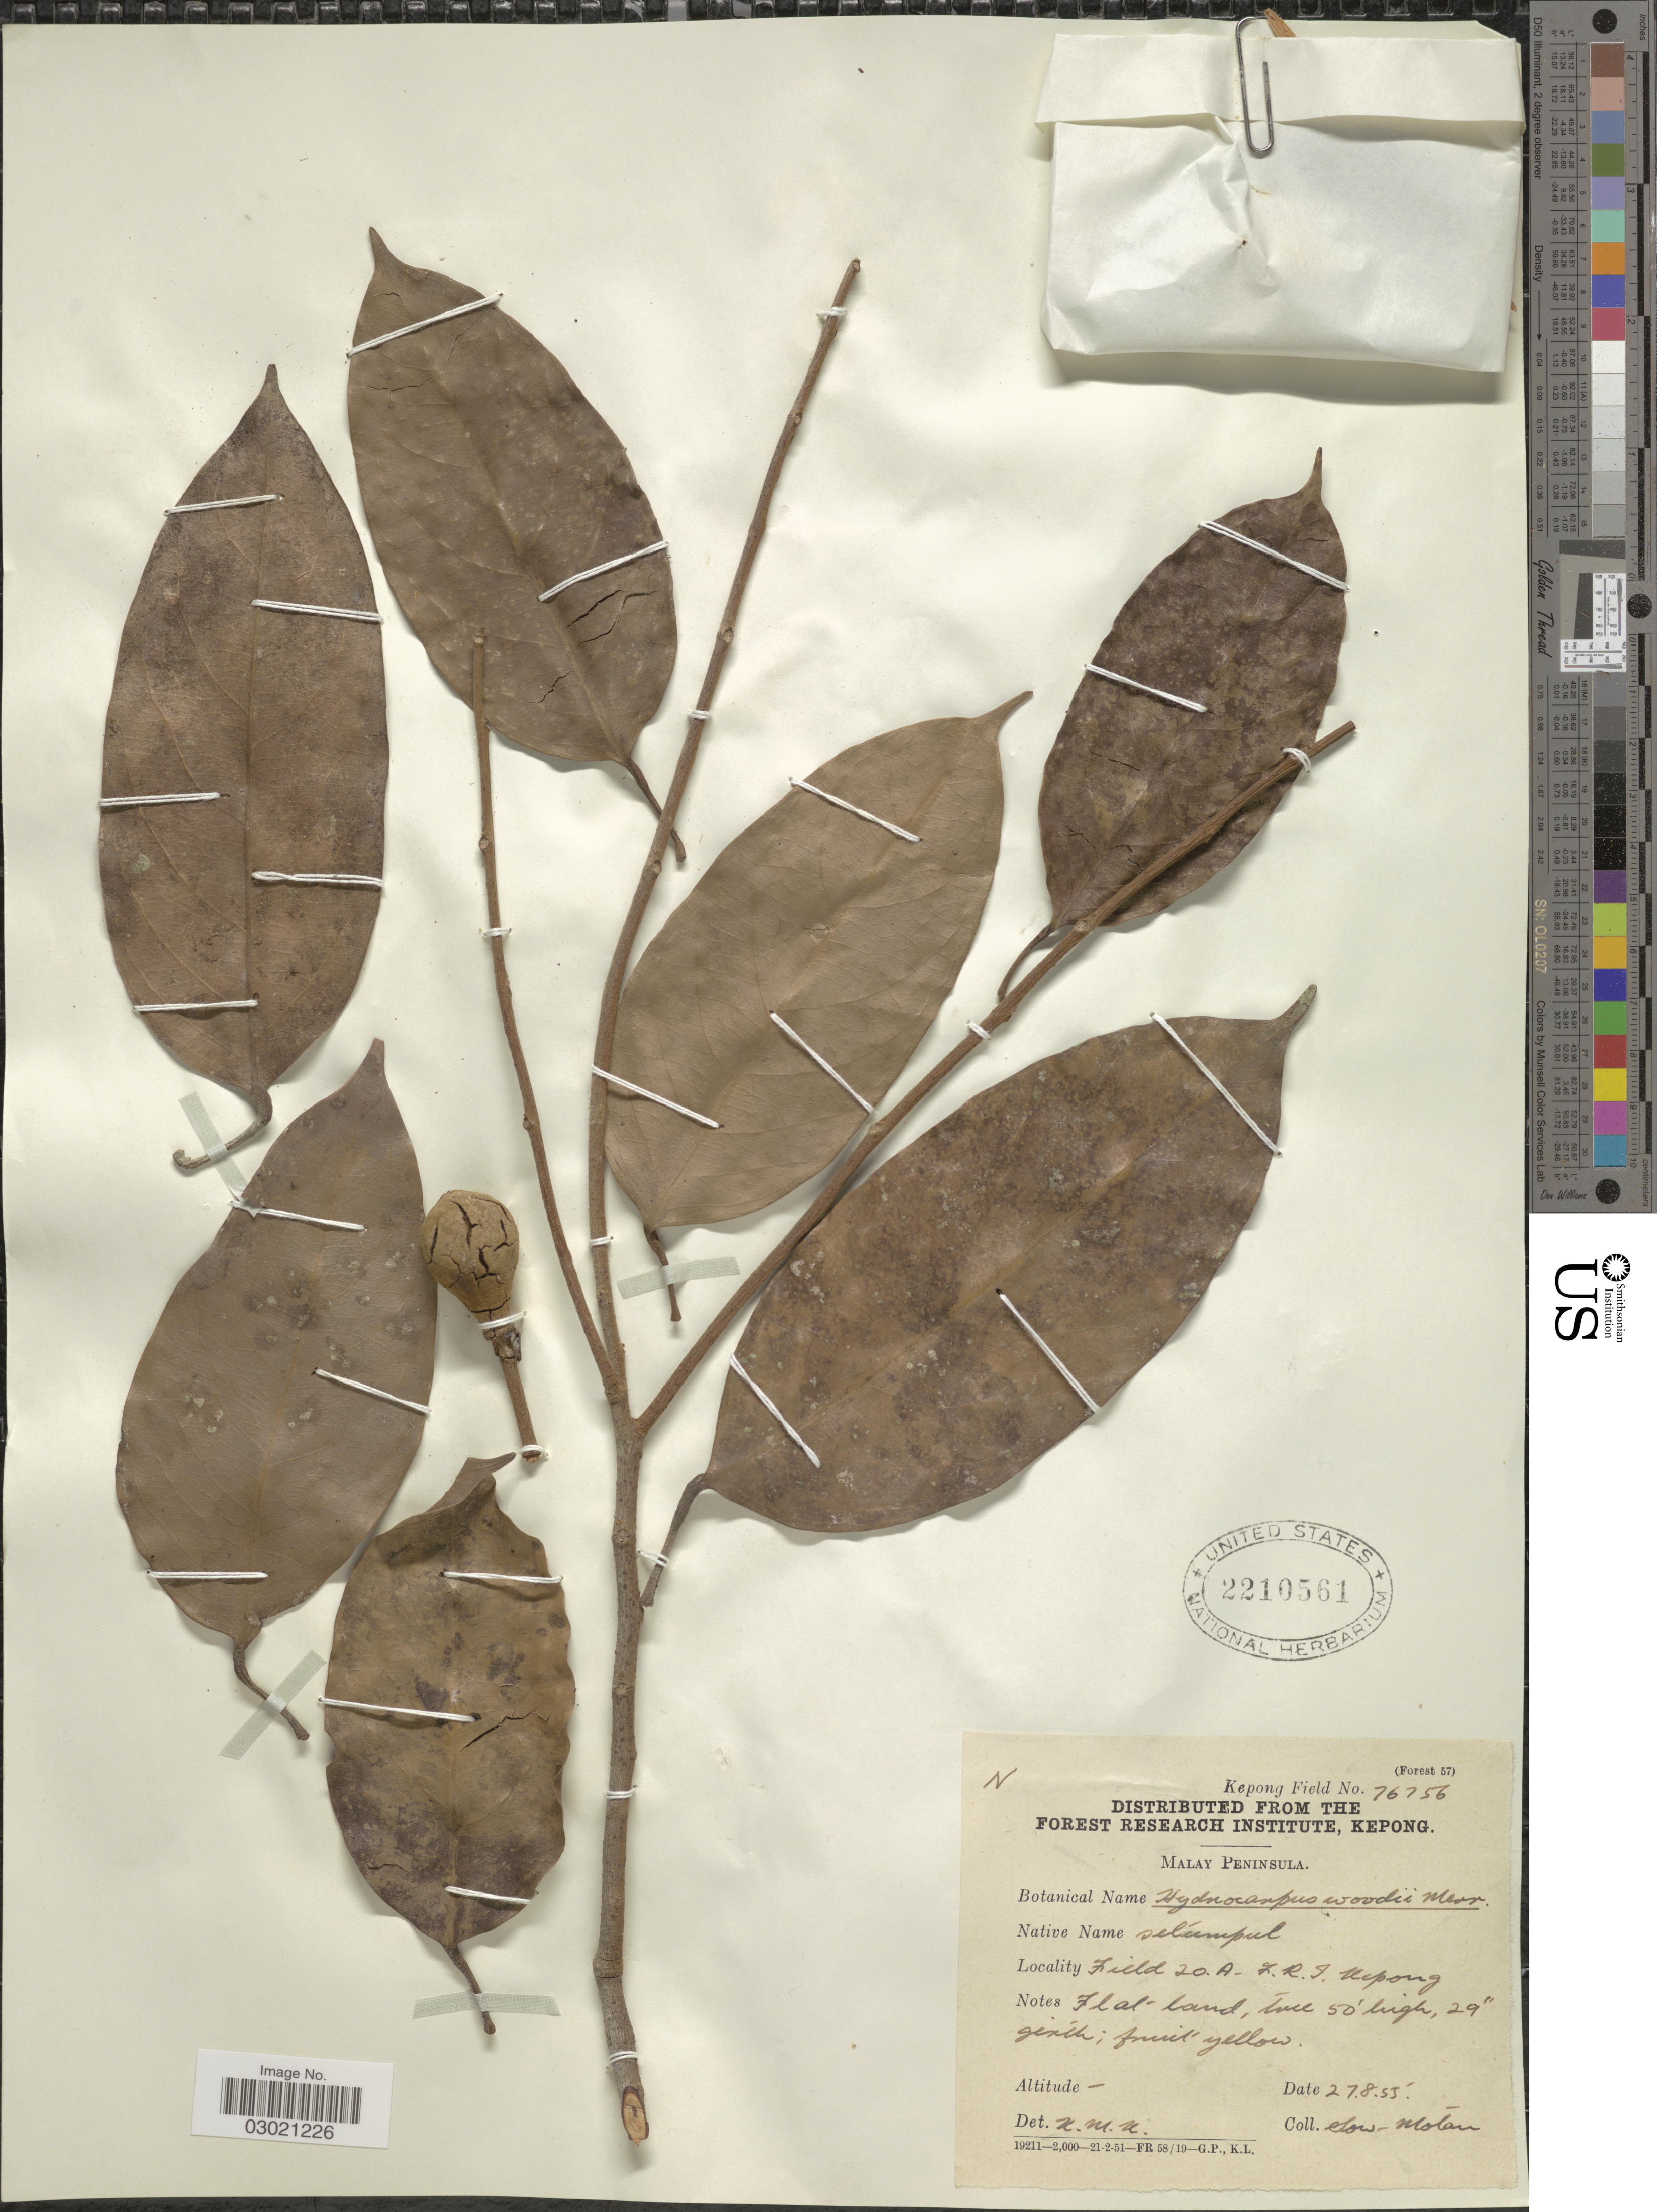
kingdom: Plantae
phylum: Tracheophyta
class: Magnoliopsida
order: Malpighiales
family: Achariaceae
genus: Hydnocarpus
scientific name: Hydnocarpus woodii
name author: Merr.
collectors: -. Sow & -. Motan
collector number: Kepong Field 76756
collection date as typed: Transcribed d/m/y: 27/8/55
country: Malaysia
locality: Malay Peninsula. Field 20.A- F.R.I. Kepong.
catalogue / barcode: US 2210561